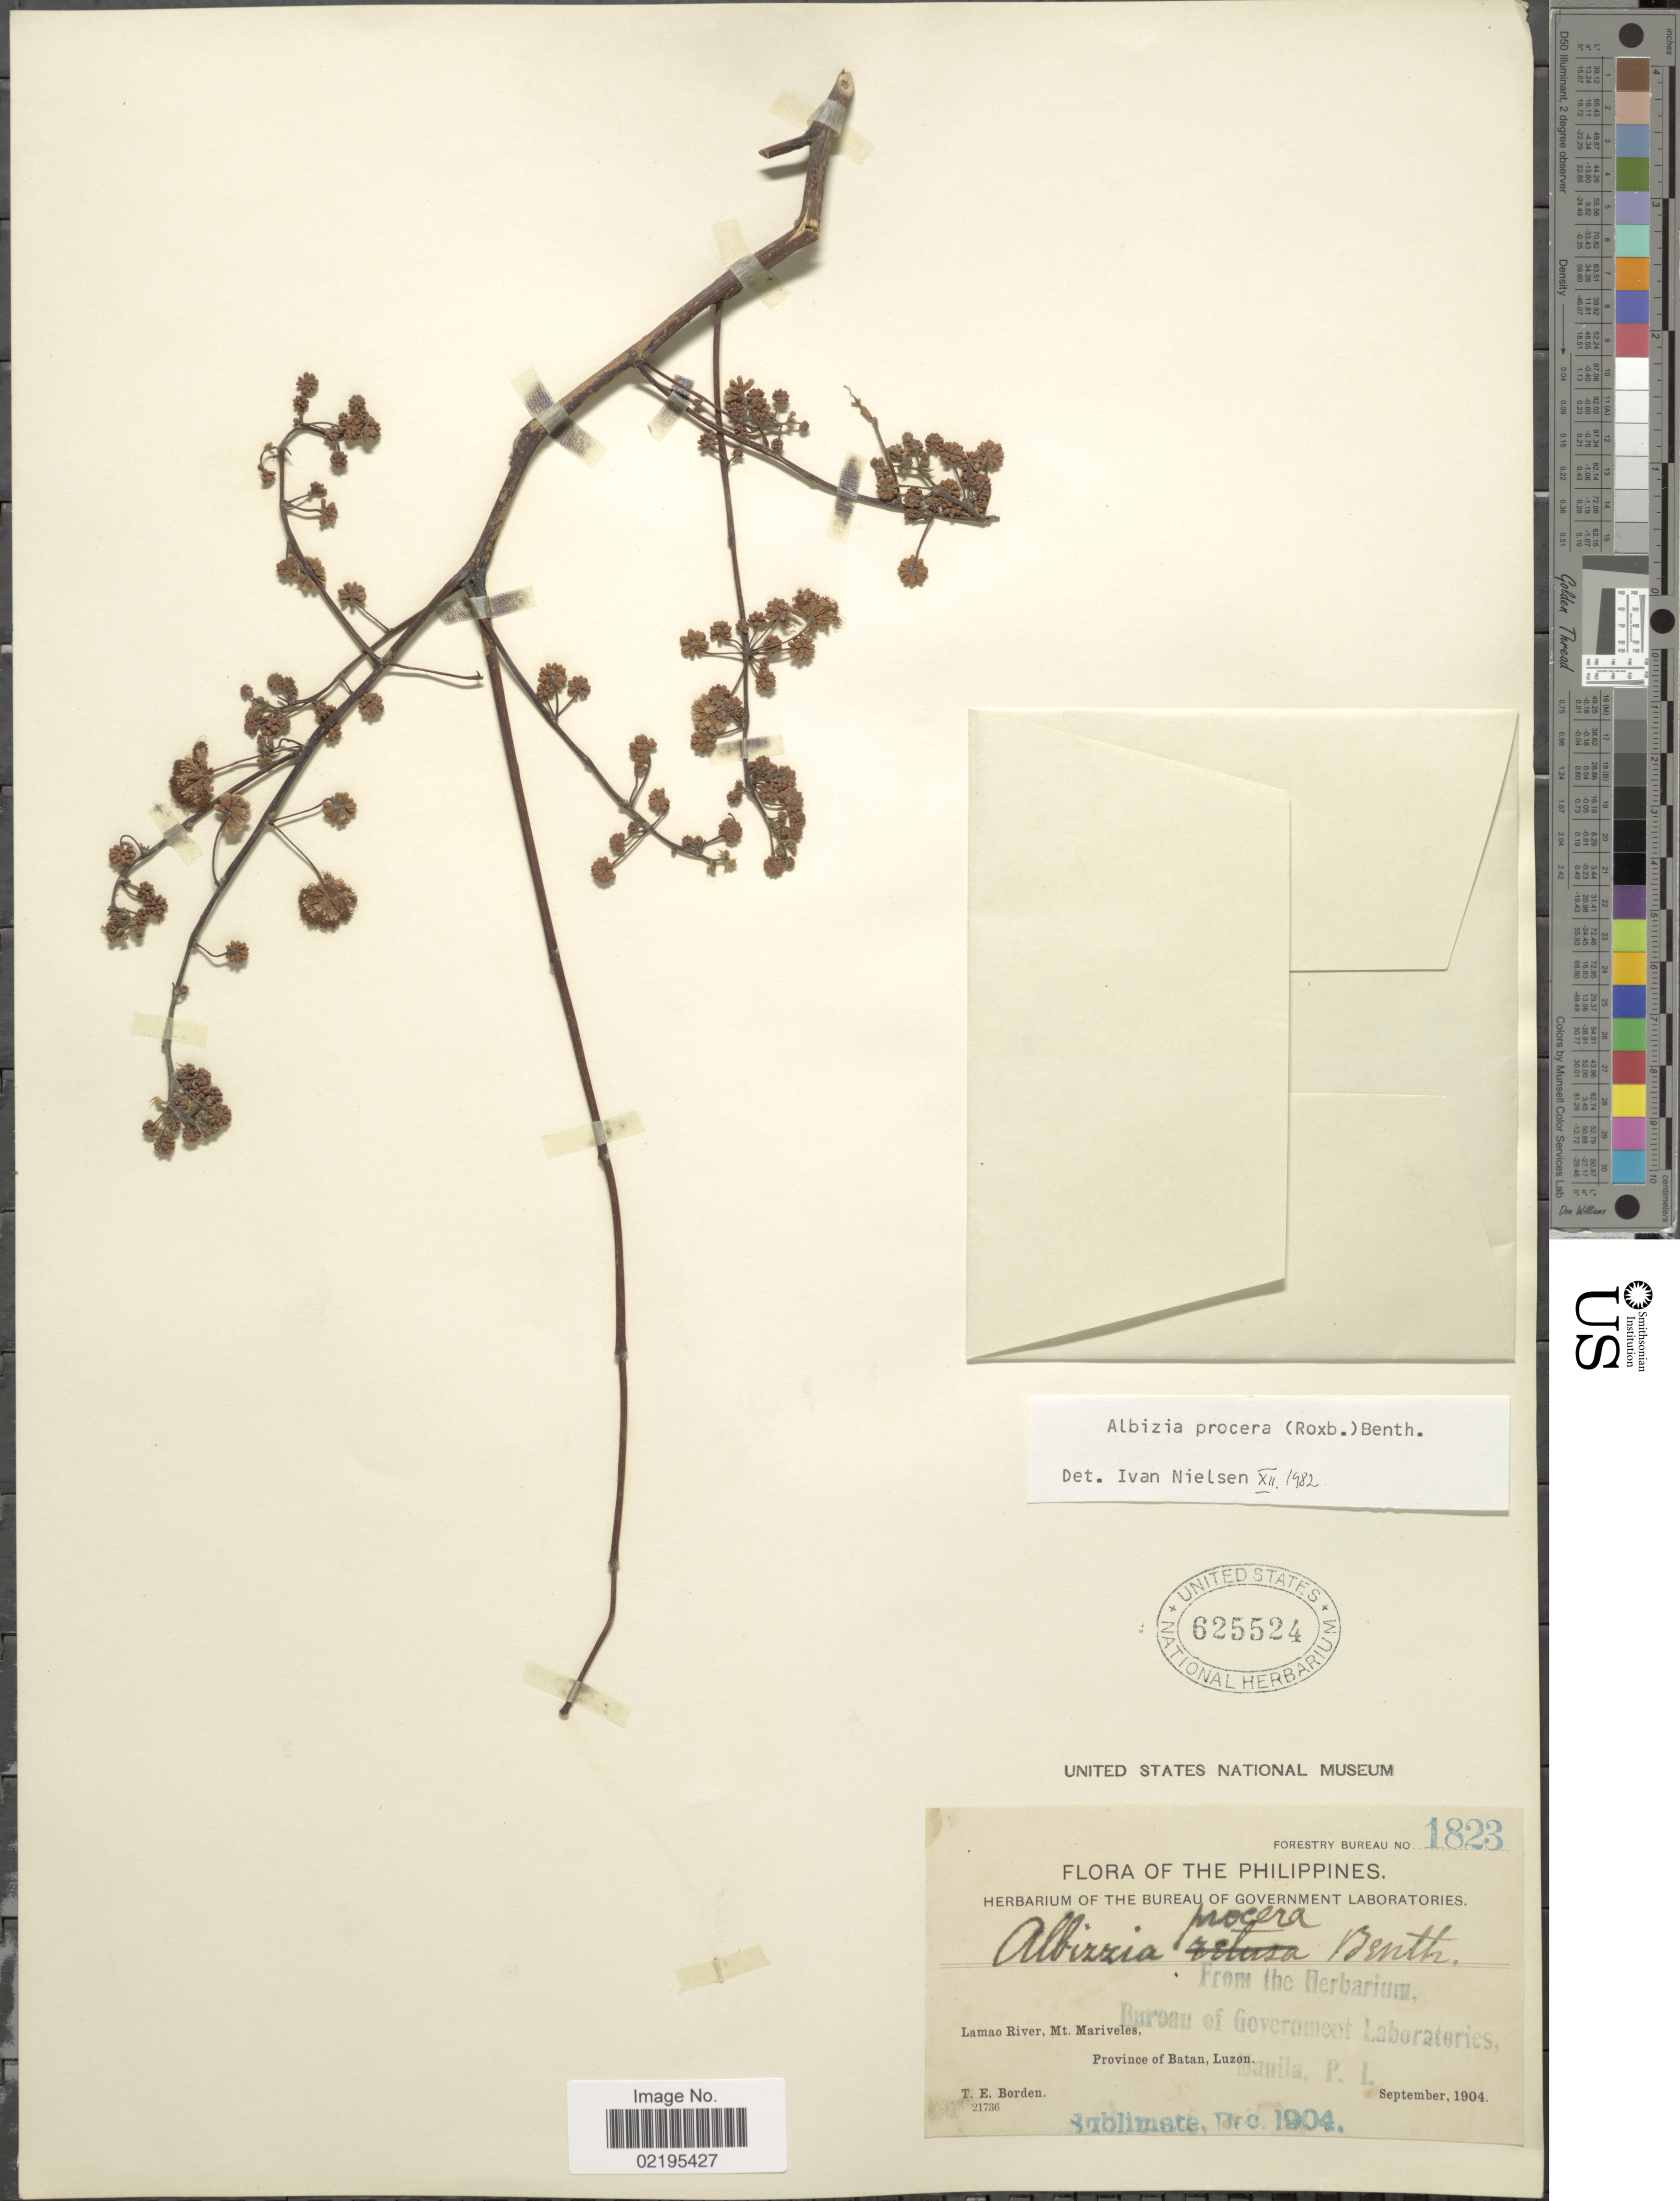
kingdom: Plantae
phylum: Tracheophyta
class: Magnoliopsida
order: Fabales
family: Fabaceae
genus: Albizia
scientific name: Albizia procera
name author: (Roxb.) Benth.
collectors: T. E. Borden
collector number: Forestry Bureau 1823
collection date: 1904-09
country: Philippines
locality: Lamao River, Mt. Mariveles, Prov. Bataan, Central Luzon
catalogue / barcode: US 625524